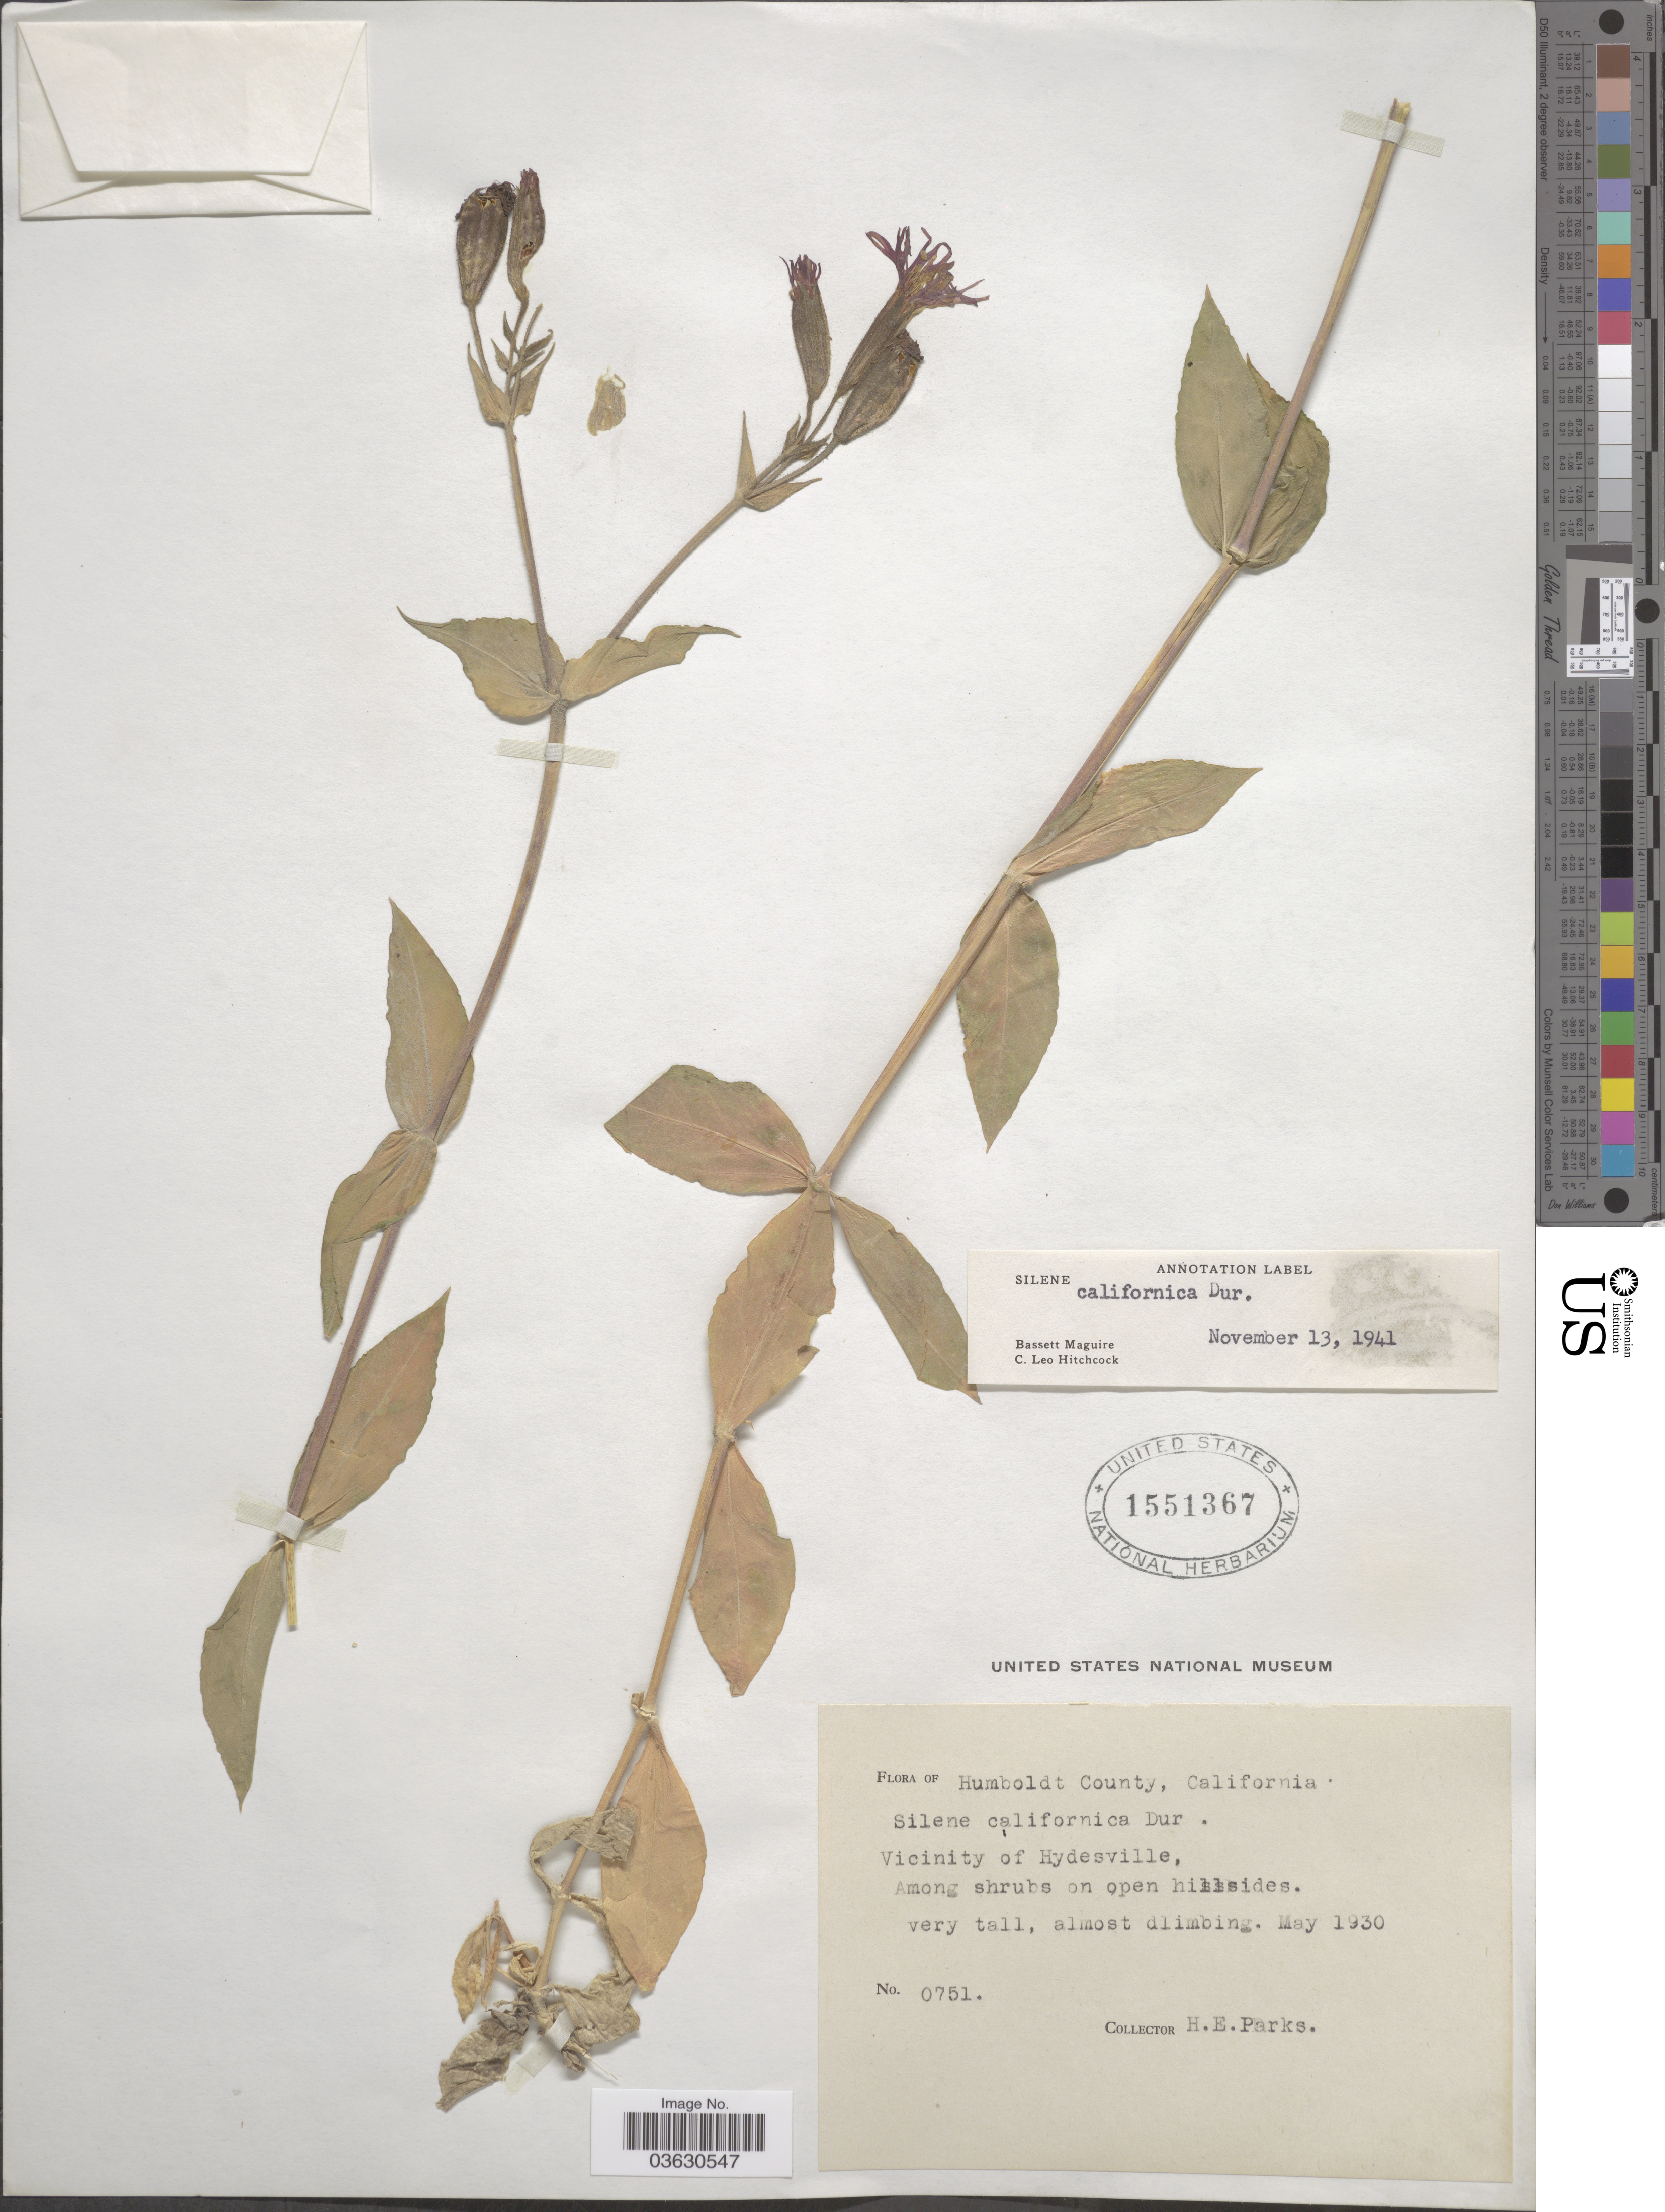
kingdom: Plantae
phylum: Tracheophyta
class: Magnoliopsida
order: Caryophyllales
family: Caryophyllaceae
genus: Silene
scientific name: Silene californica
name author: Durand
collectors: H. E. Parks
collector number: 0751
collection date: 1930-05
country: United States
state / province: California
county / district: Humboldt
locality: Humboldt County. Vicinity of Hydesville, Among shrubs on open hillsides.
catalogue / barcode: US 1551367